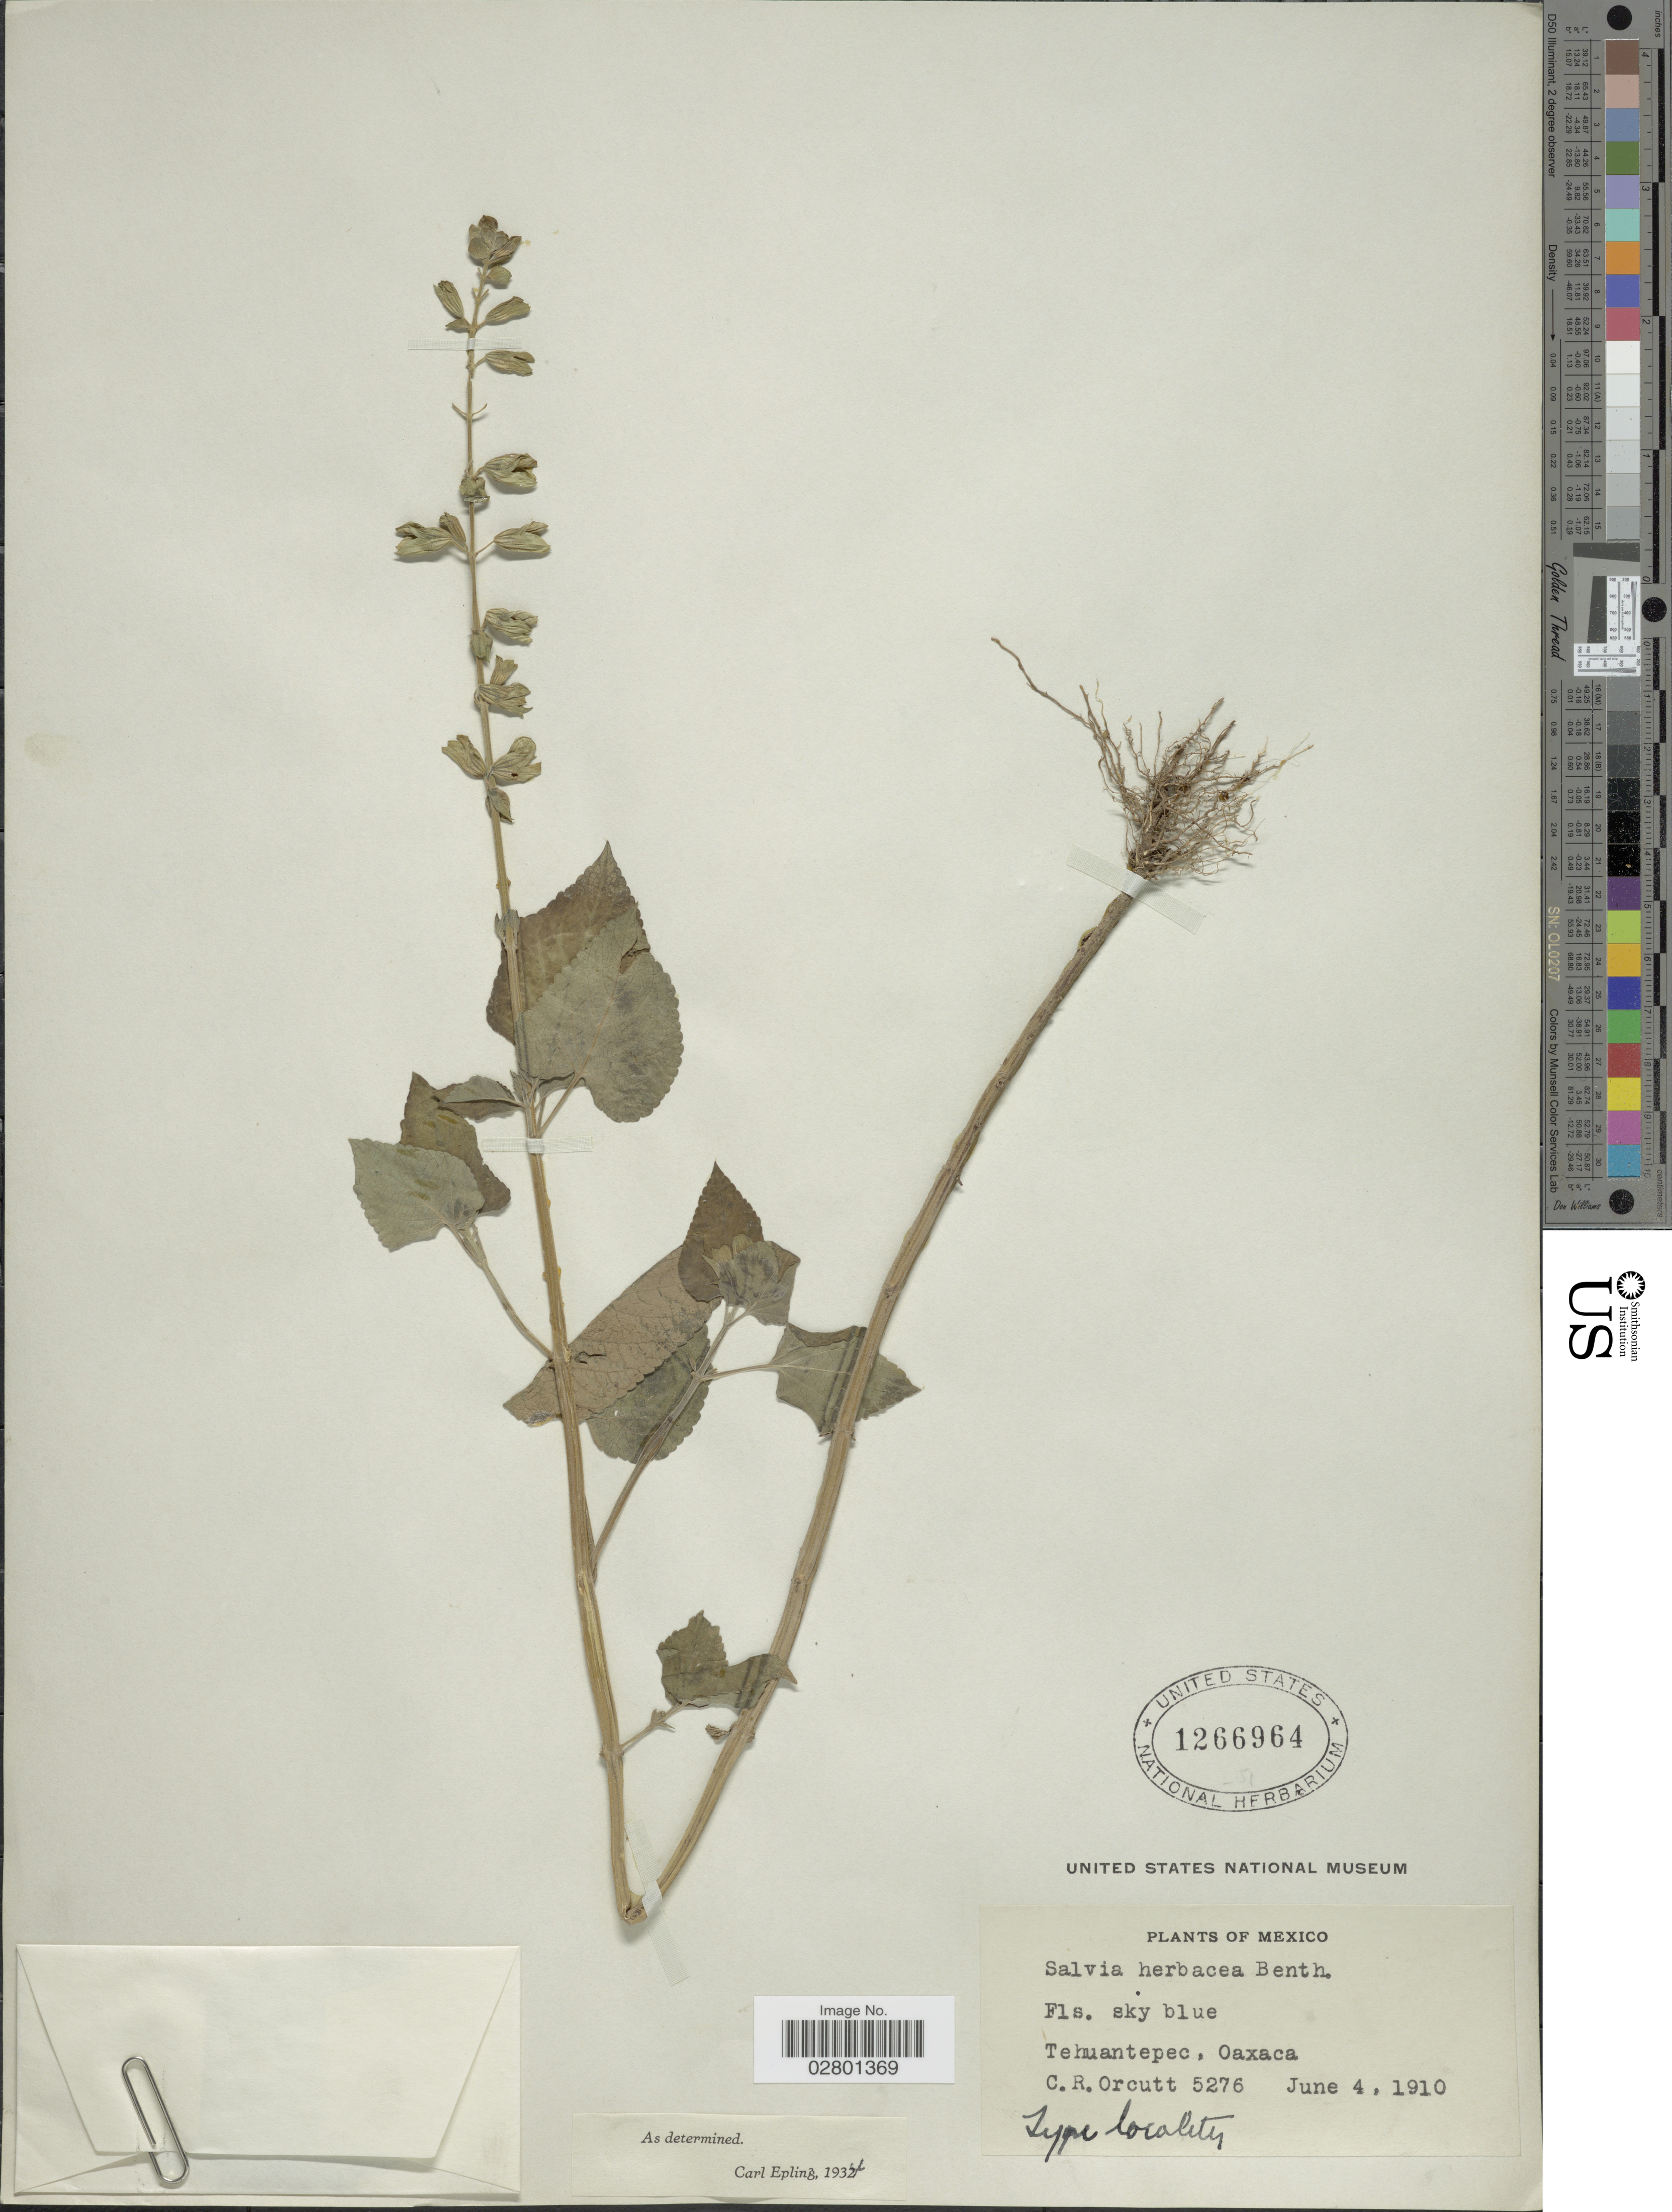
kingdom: Plantae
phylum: Tracheophyta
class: Magnoliopsida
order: Lamiales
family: Lamiaceae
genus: Salvia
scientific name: Salvia herbacea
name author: Benth.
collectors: C. R. Orcutt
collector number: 5276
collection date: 1910-06-04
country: Mexico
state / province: Oaxaca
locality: Tehuantepec.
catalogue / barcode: US 1266964